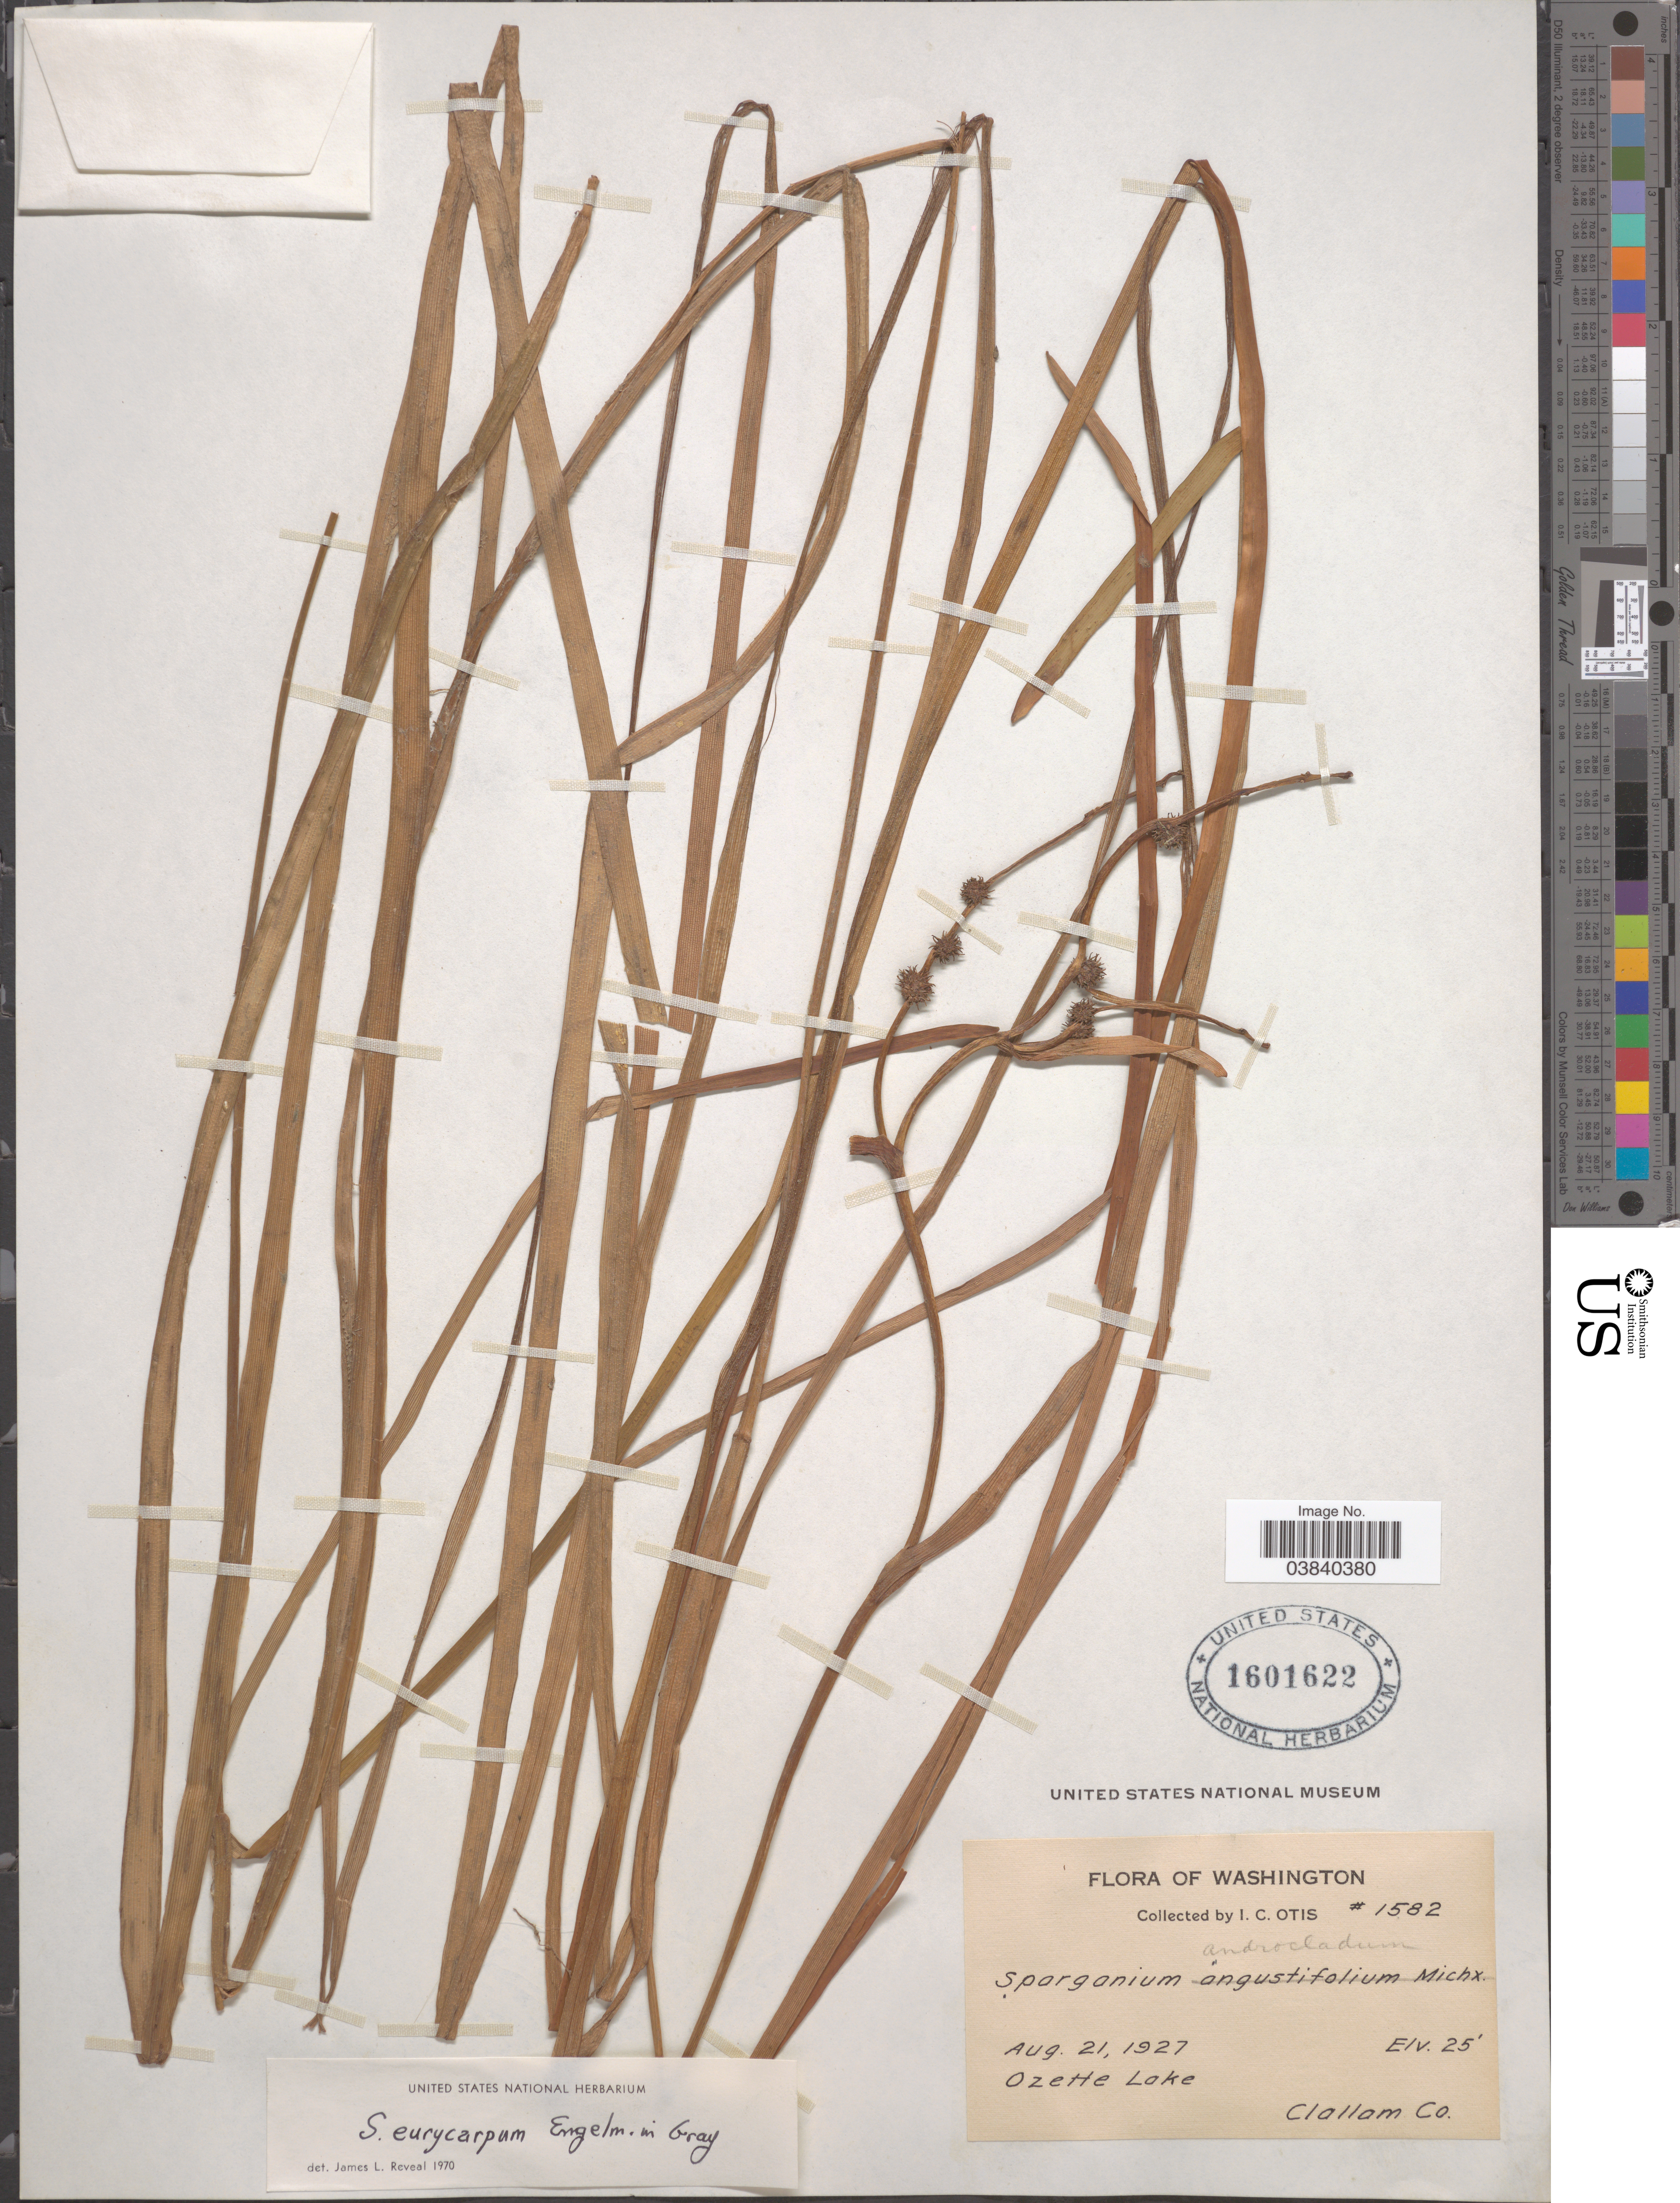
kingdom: Plantae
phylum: Tracheophyta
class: Liliopsida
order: Poales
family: Typhaceae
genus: Sparganium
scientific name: Sparganium eurycarpum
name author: Engelm.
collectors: I. C. Otis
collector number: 1582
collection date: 1927-08-21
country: United States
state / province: Washington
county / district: Clallam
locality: Ozette Lake. Clallam Co.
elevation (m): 8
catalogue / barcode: US 1601622